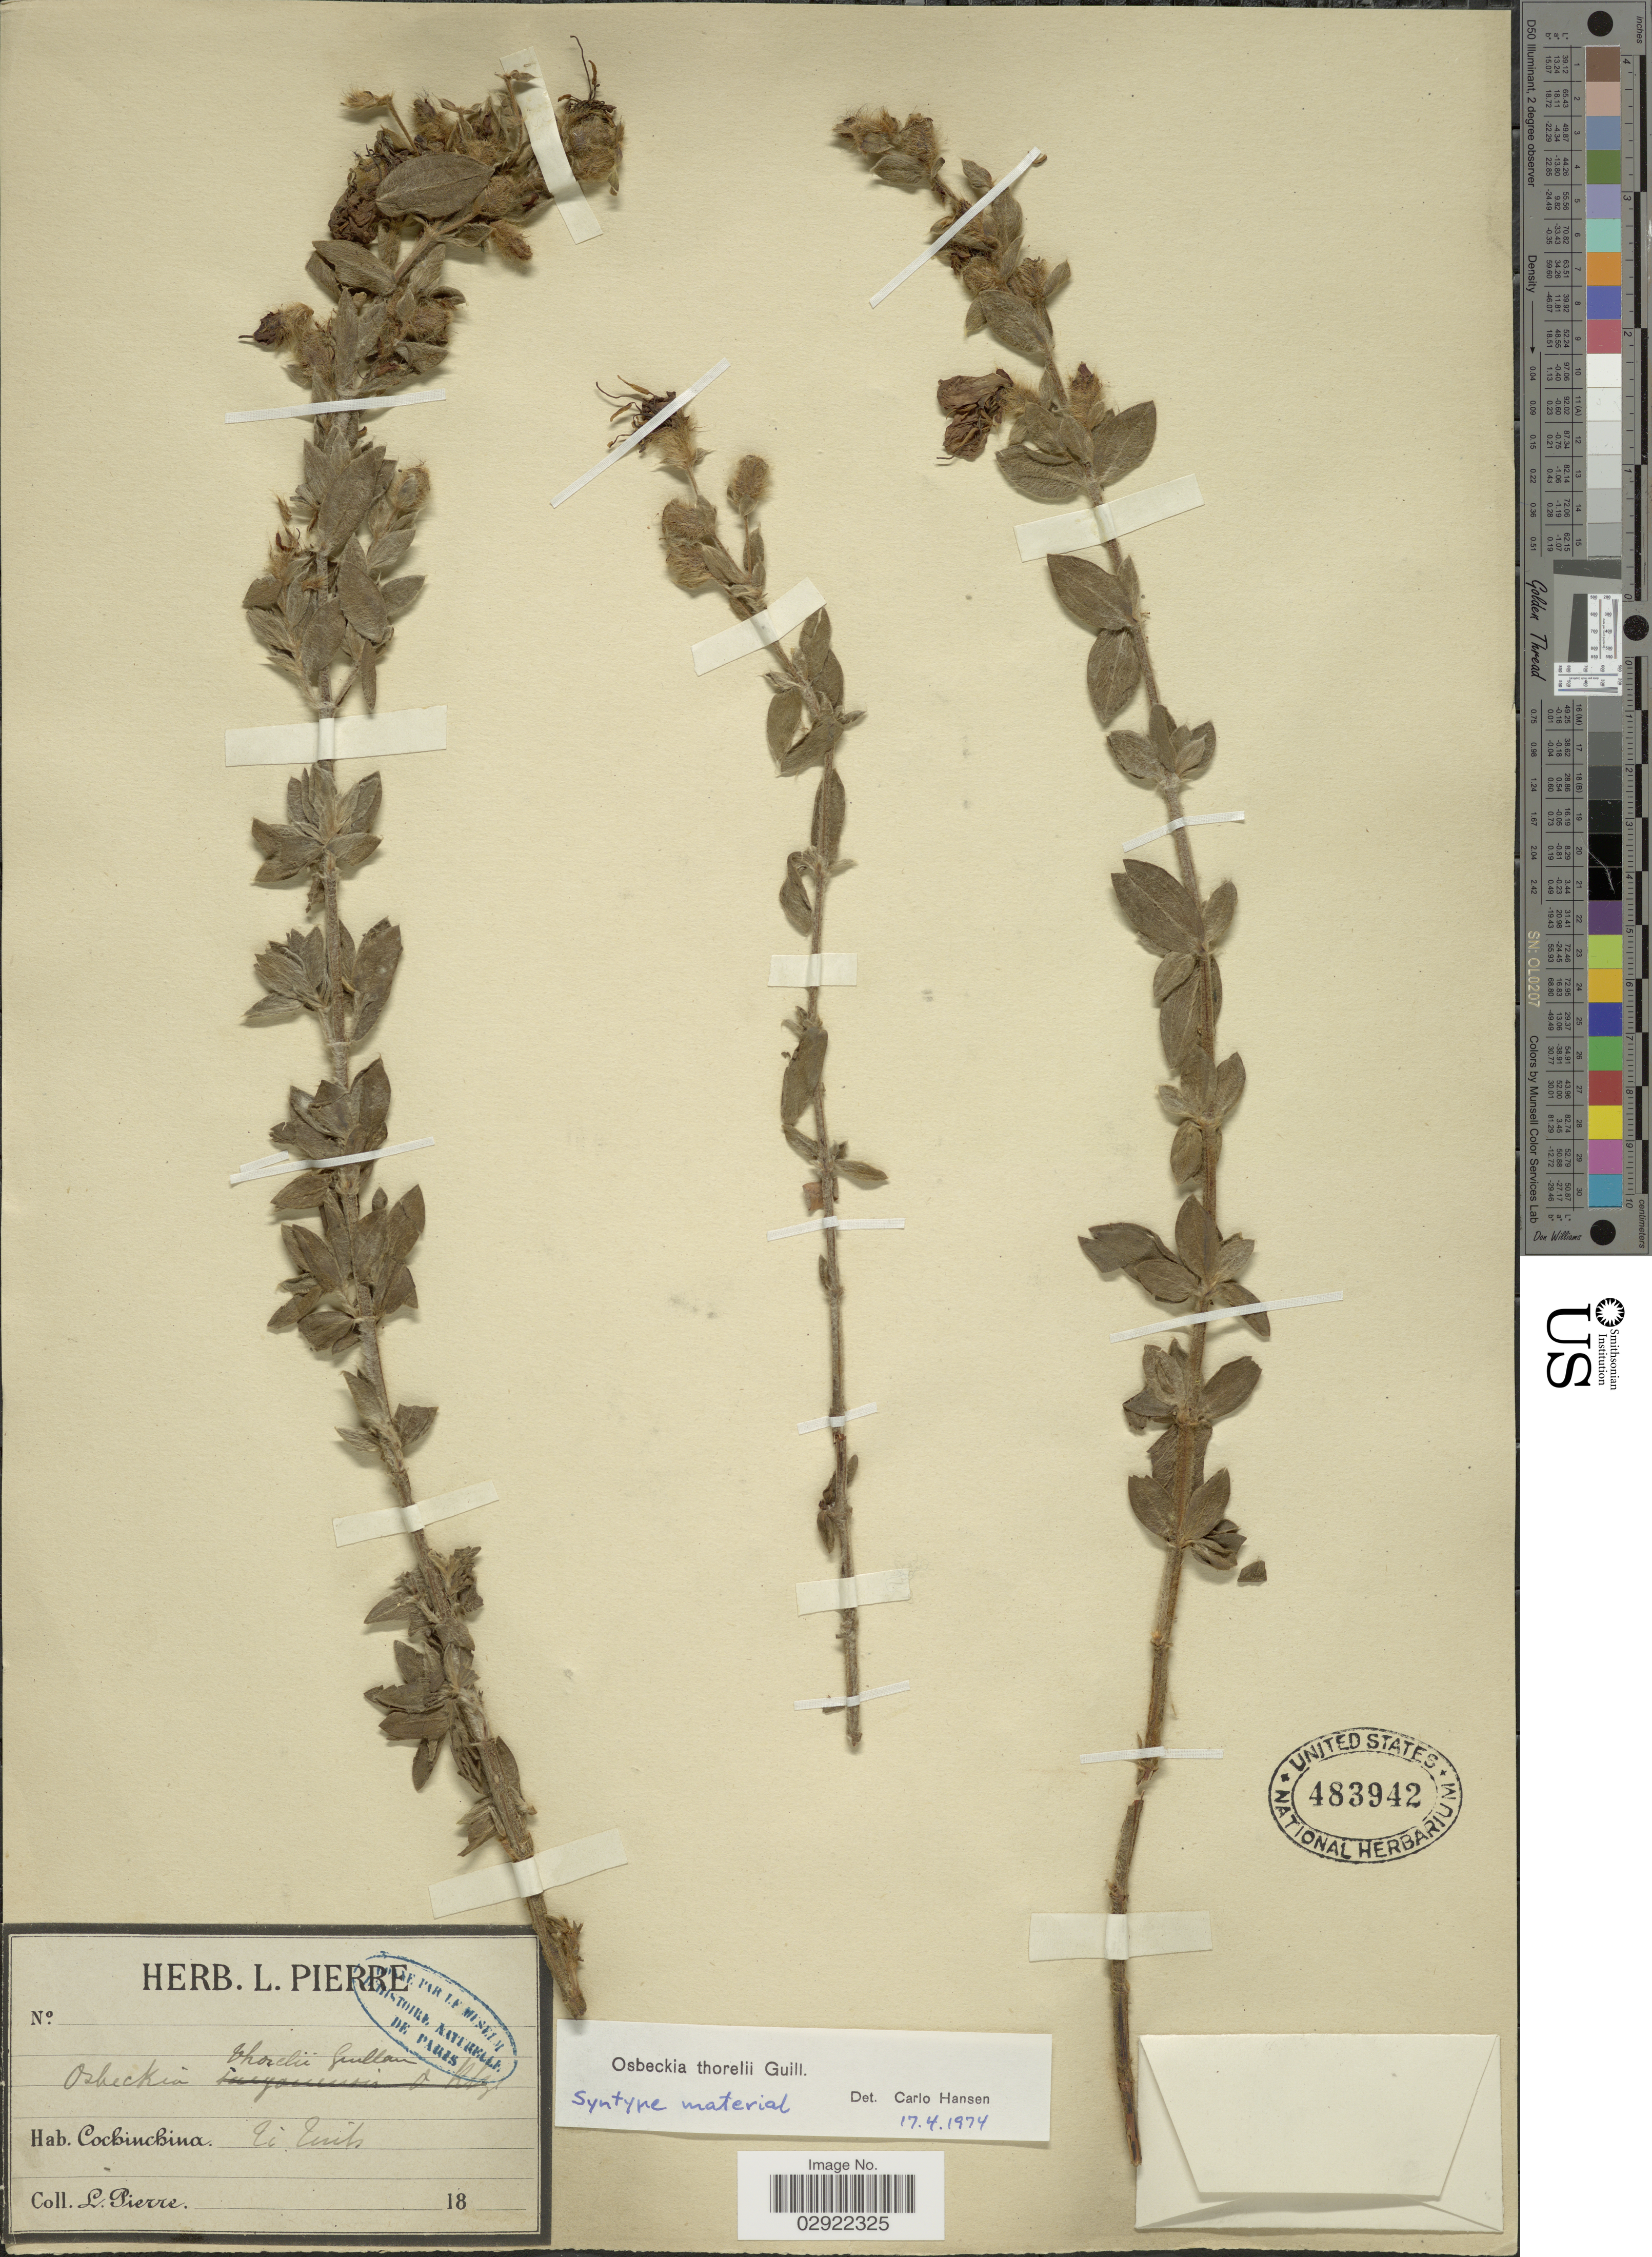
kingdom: Plantae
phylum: Tracheophyta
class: Magnoliopsida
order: Myrtales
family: Melastomataceae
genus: Osbeckia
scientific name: Osbeckia thorelii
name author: Guillaumin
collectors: L. Pierre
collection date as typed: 18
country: Vietnam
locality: Cochinchina, Ti Tinh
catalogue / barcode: US 483942